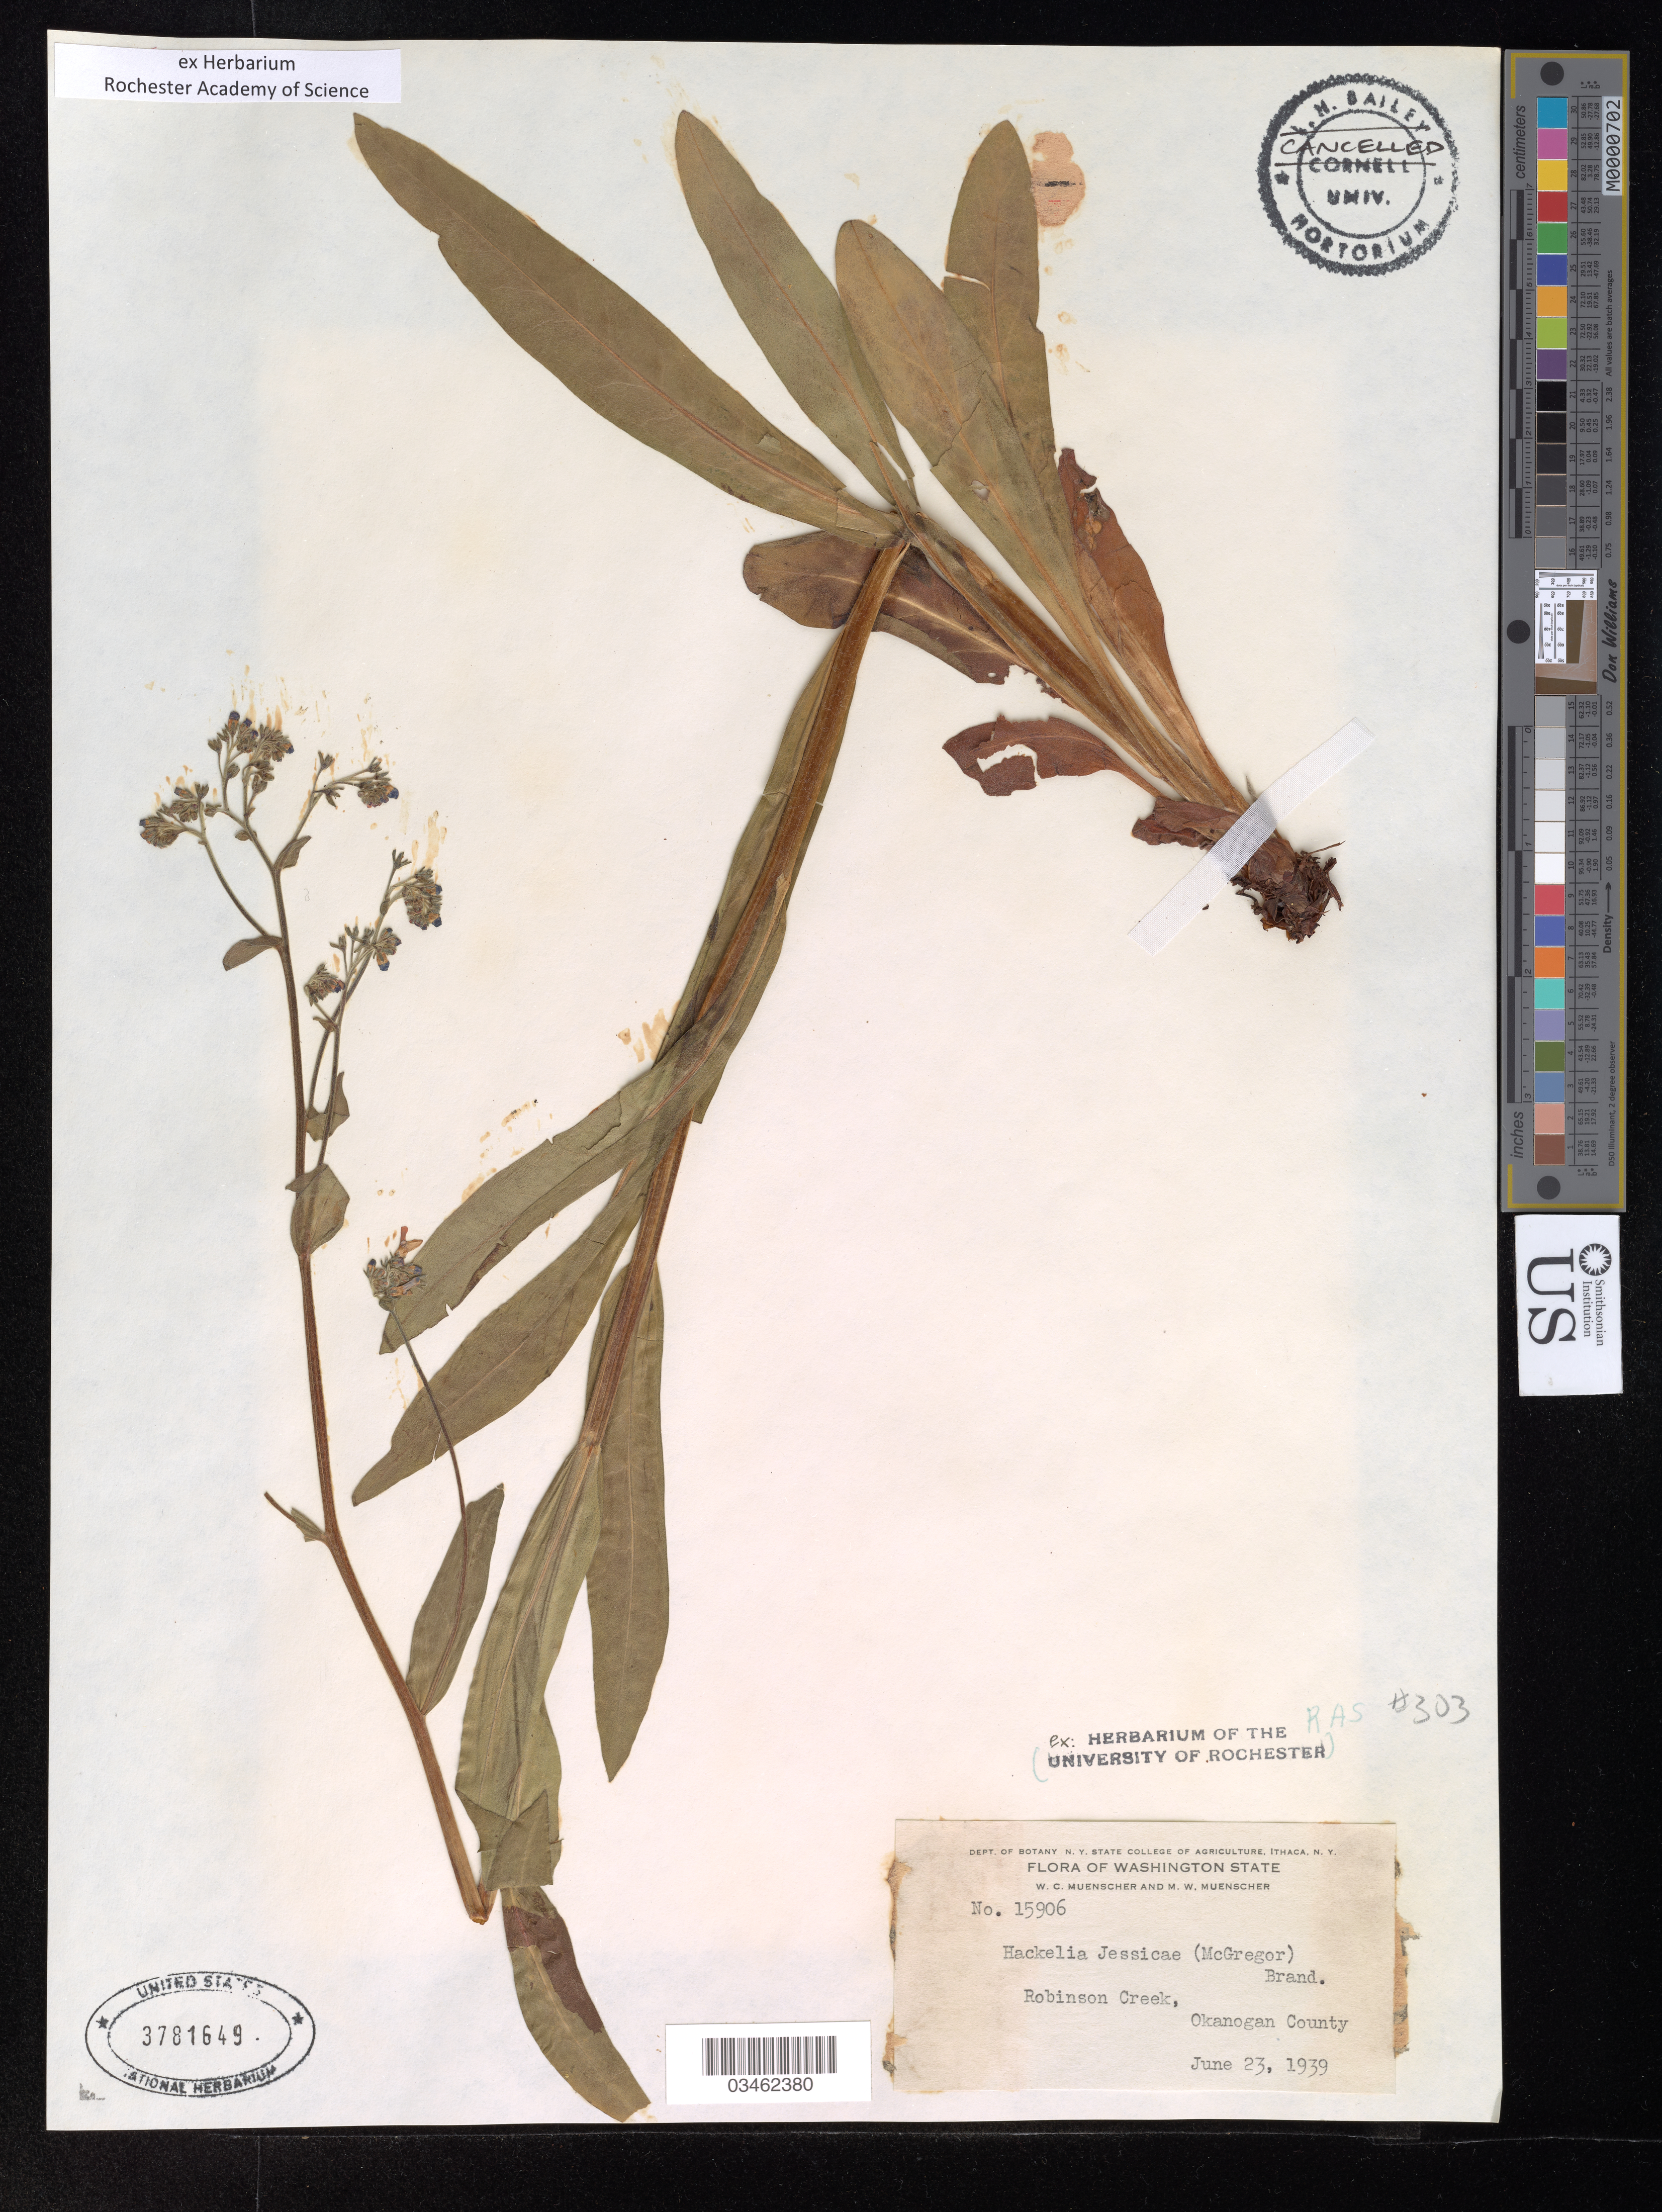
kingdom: Plantae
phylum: Tracheophyta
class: Magnoliopsida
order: Boraginales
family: Boraginaceae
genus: Hackelia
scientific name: Hackelia jessicae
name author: (E.A. McGregor) Brand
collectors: W. Muenscher & M. Muenscher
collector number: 15906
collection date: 1939-06-23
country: United States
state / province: Washington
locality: Robinson Creek, Okanogan County.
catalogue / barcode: US 3781649